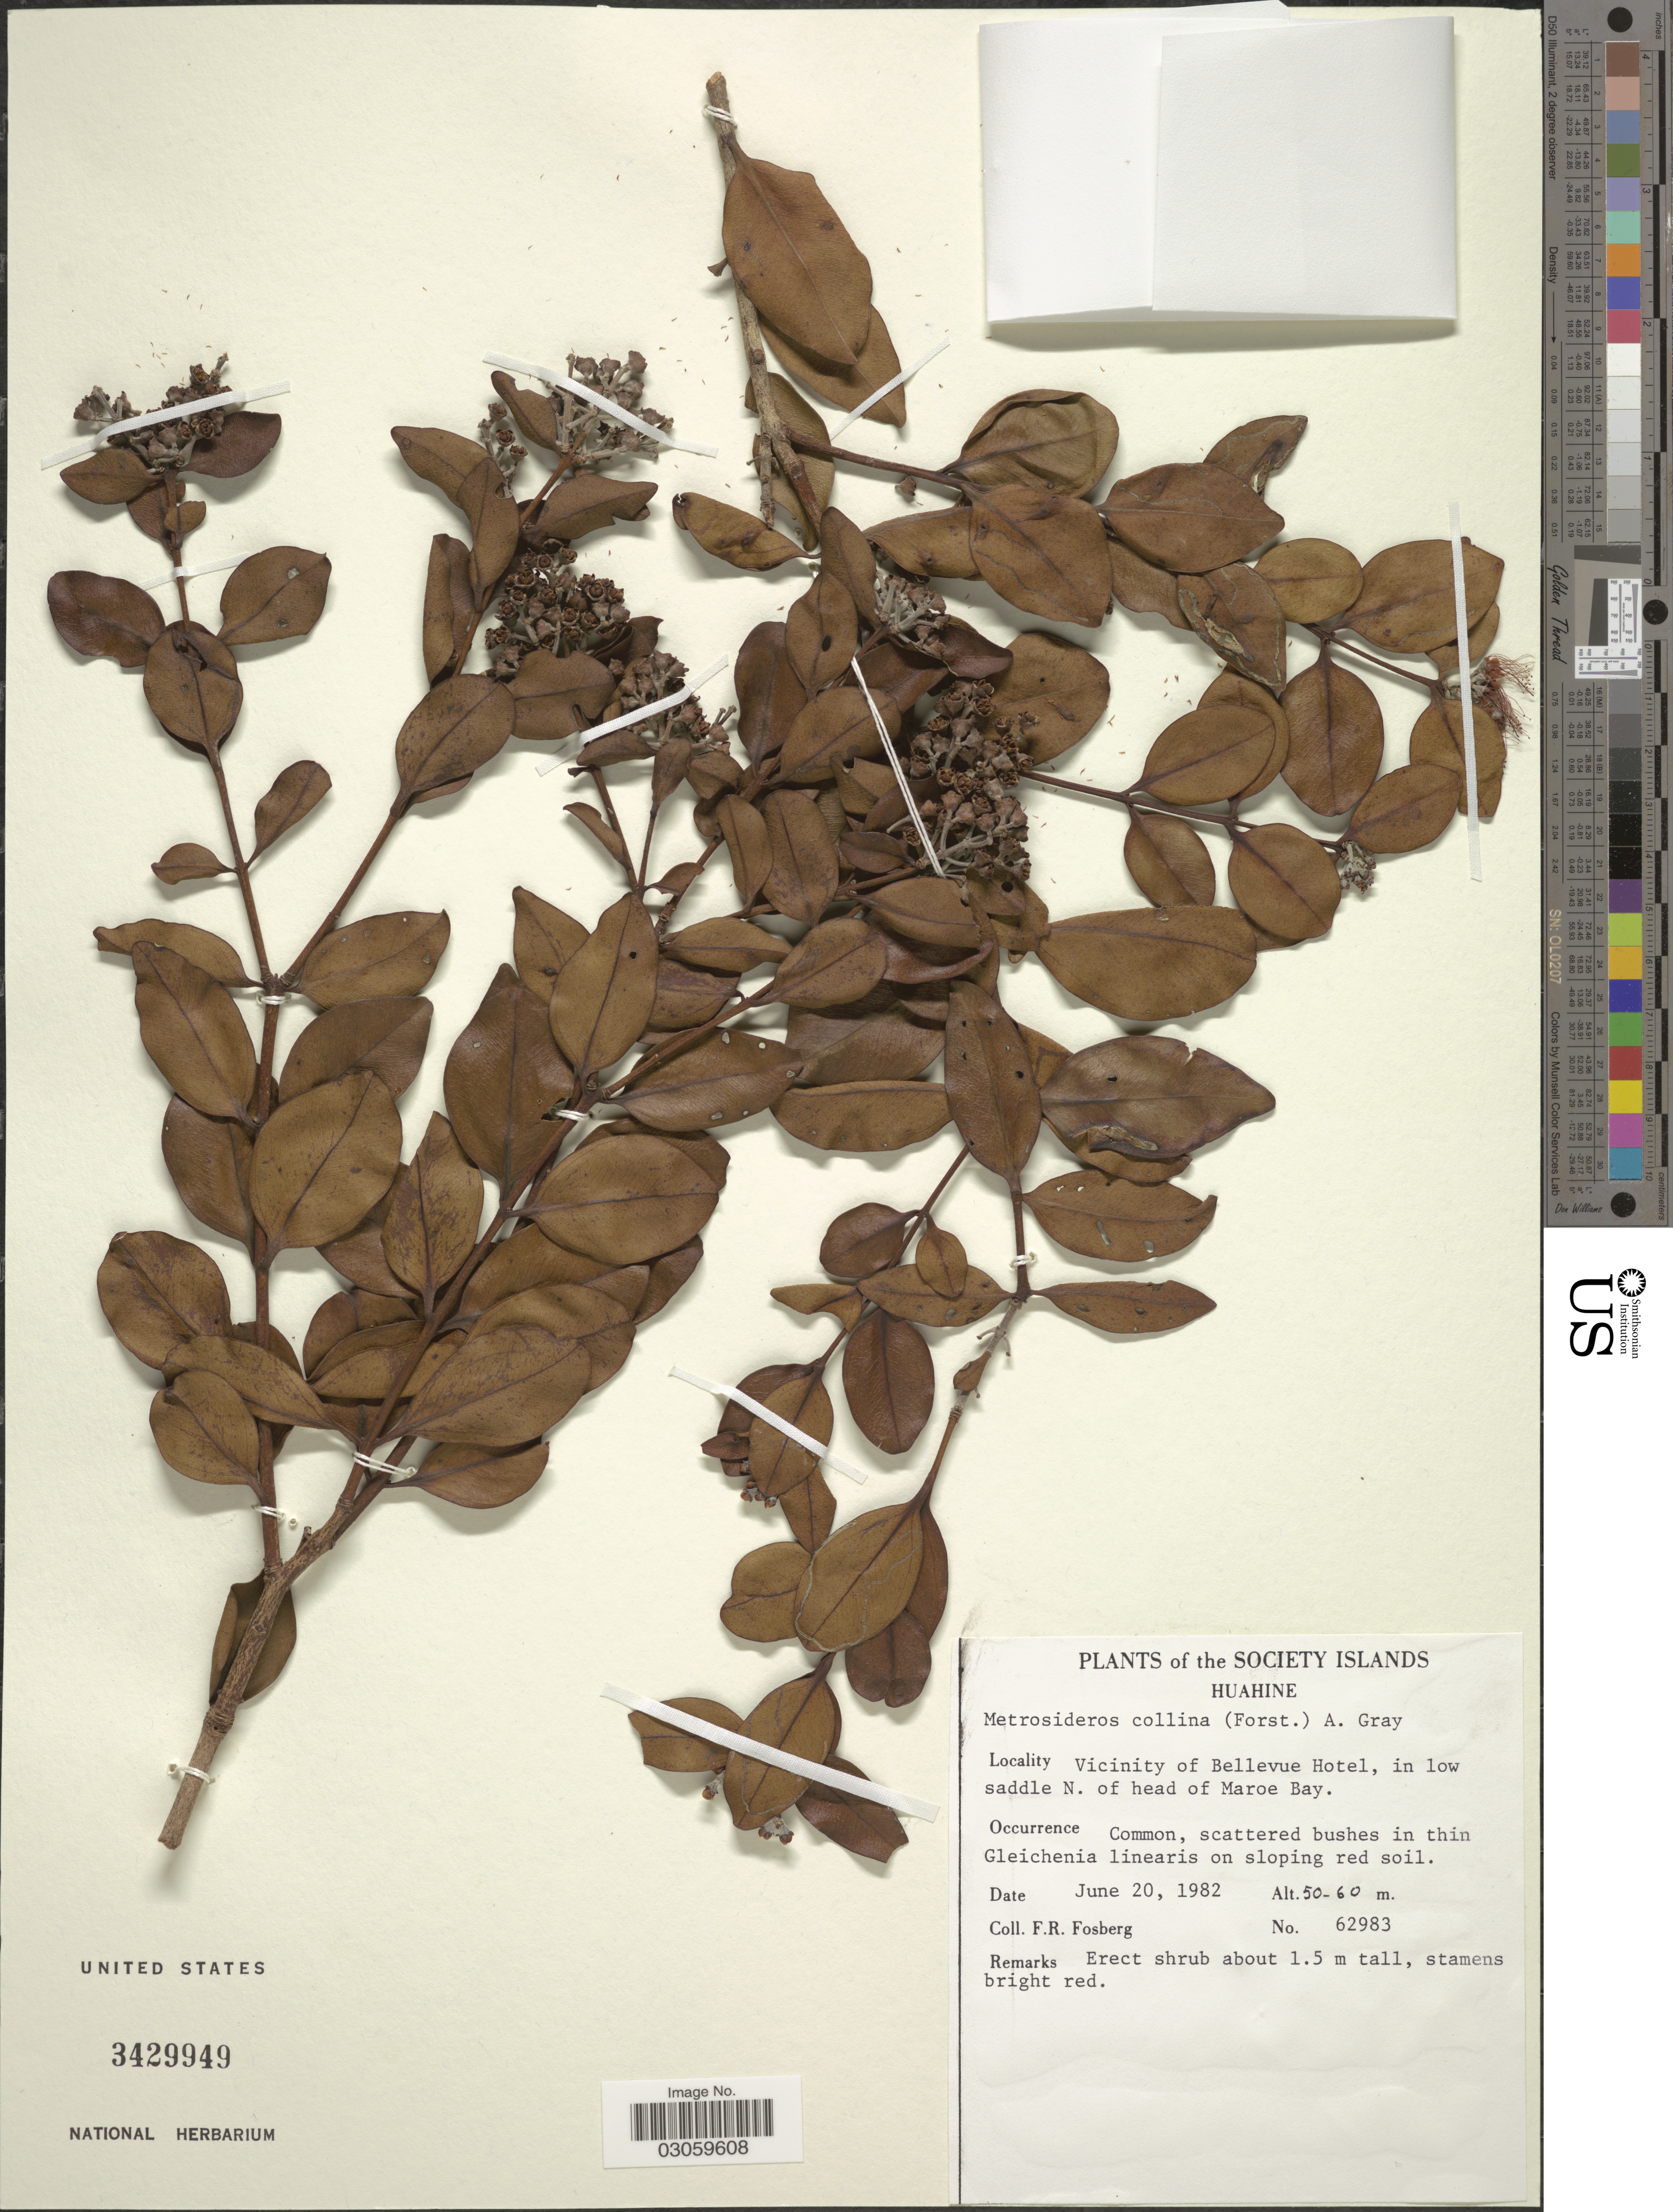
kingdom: Plantae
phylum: Tracheophyta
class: Magnoliopsida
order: Myrtales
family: Myrtaceae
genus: Metrosideros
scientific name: Metrosideros collina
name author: (J.R. Forst. & G. Forst.) A. Gray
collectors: F. R. Fosberg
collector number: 62983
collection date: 1982-06-20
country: French Polynesia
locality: Society Islands. Huahine. Vicinity of Bellevue Hotel, in low saddle N. of head of Maroe Bay.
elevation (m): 50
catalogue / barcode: US 3429949